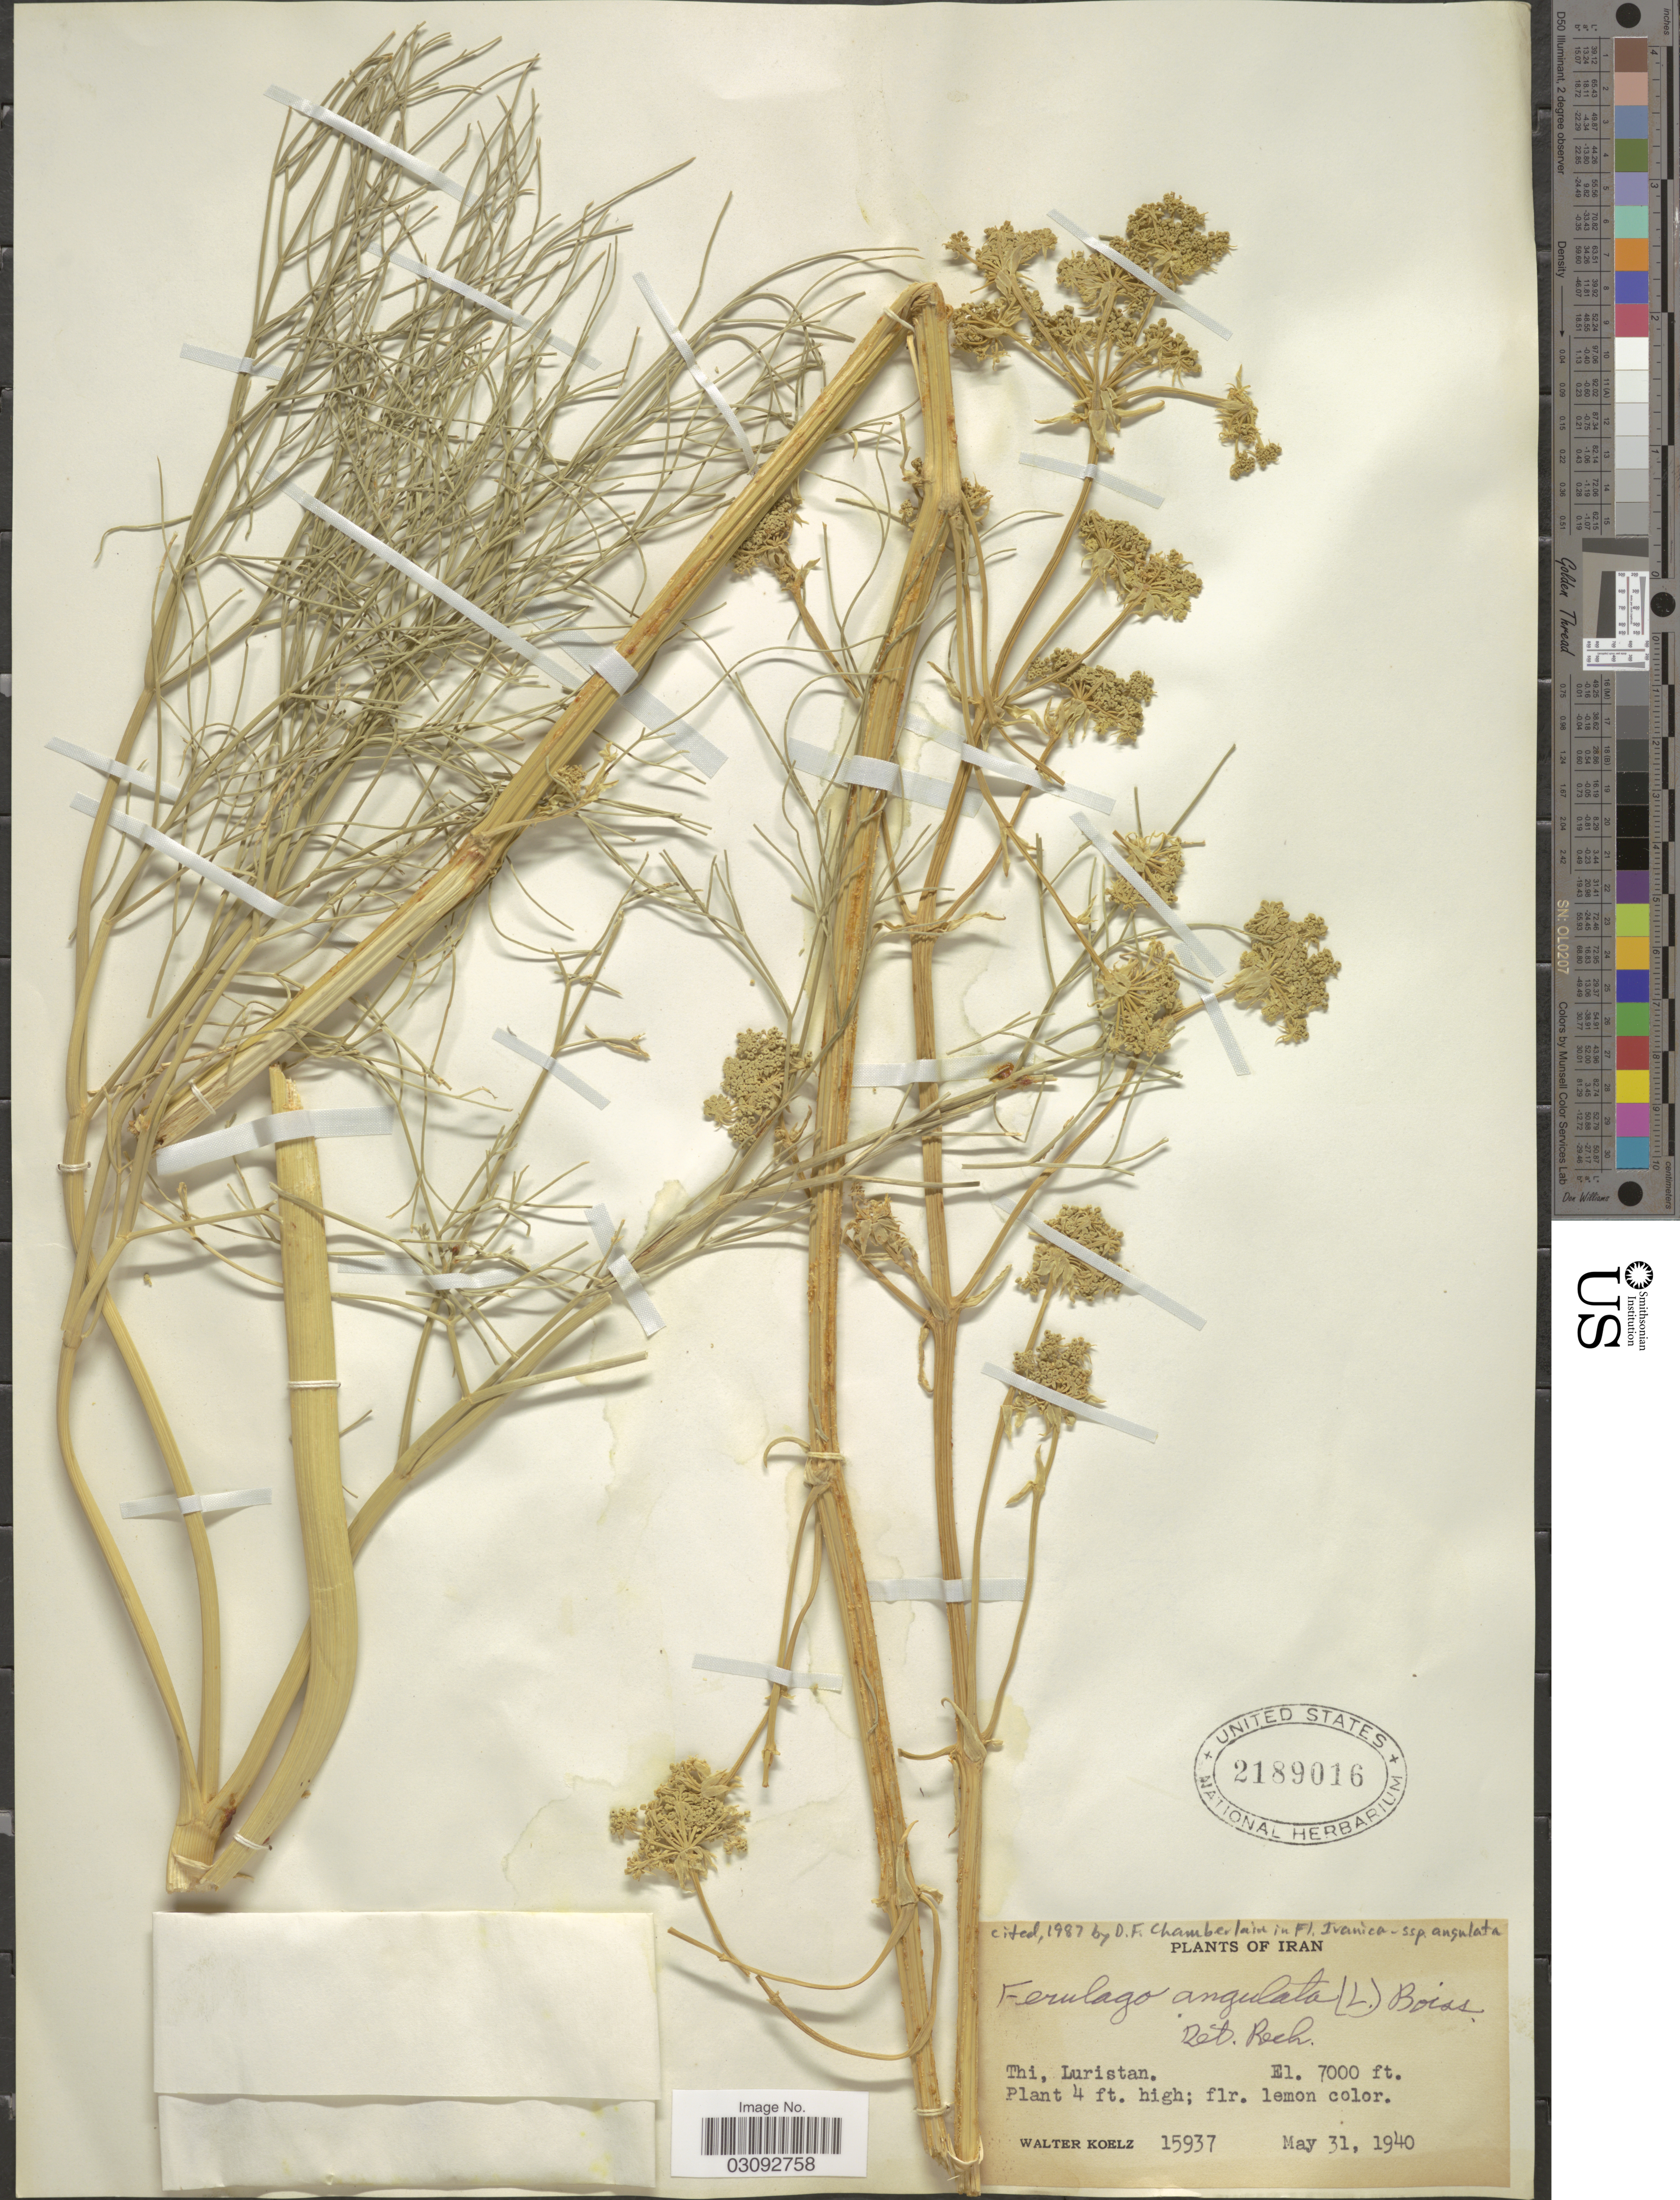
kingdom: Plantae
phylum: Tracheophyta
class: Magnoliopsida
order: Apiales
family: Apiaceae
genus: Ferulago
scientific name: Ferulago angulata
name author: (Schltdl.) Boiss.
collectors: W. N. Koelz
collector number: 15937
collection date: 1940-05-31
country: Iran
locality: Thi, Luristan.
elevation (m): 2134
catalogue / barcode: US 2189016